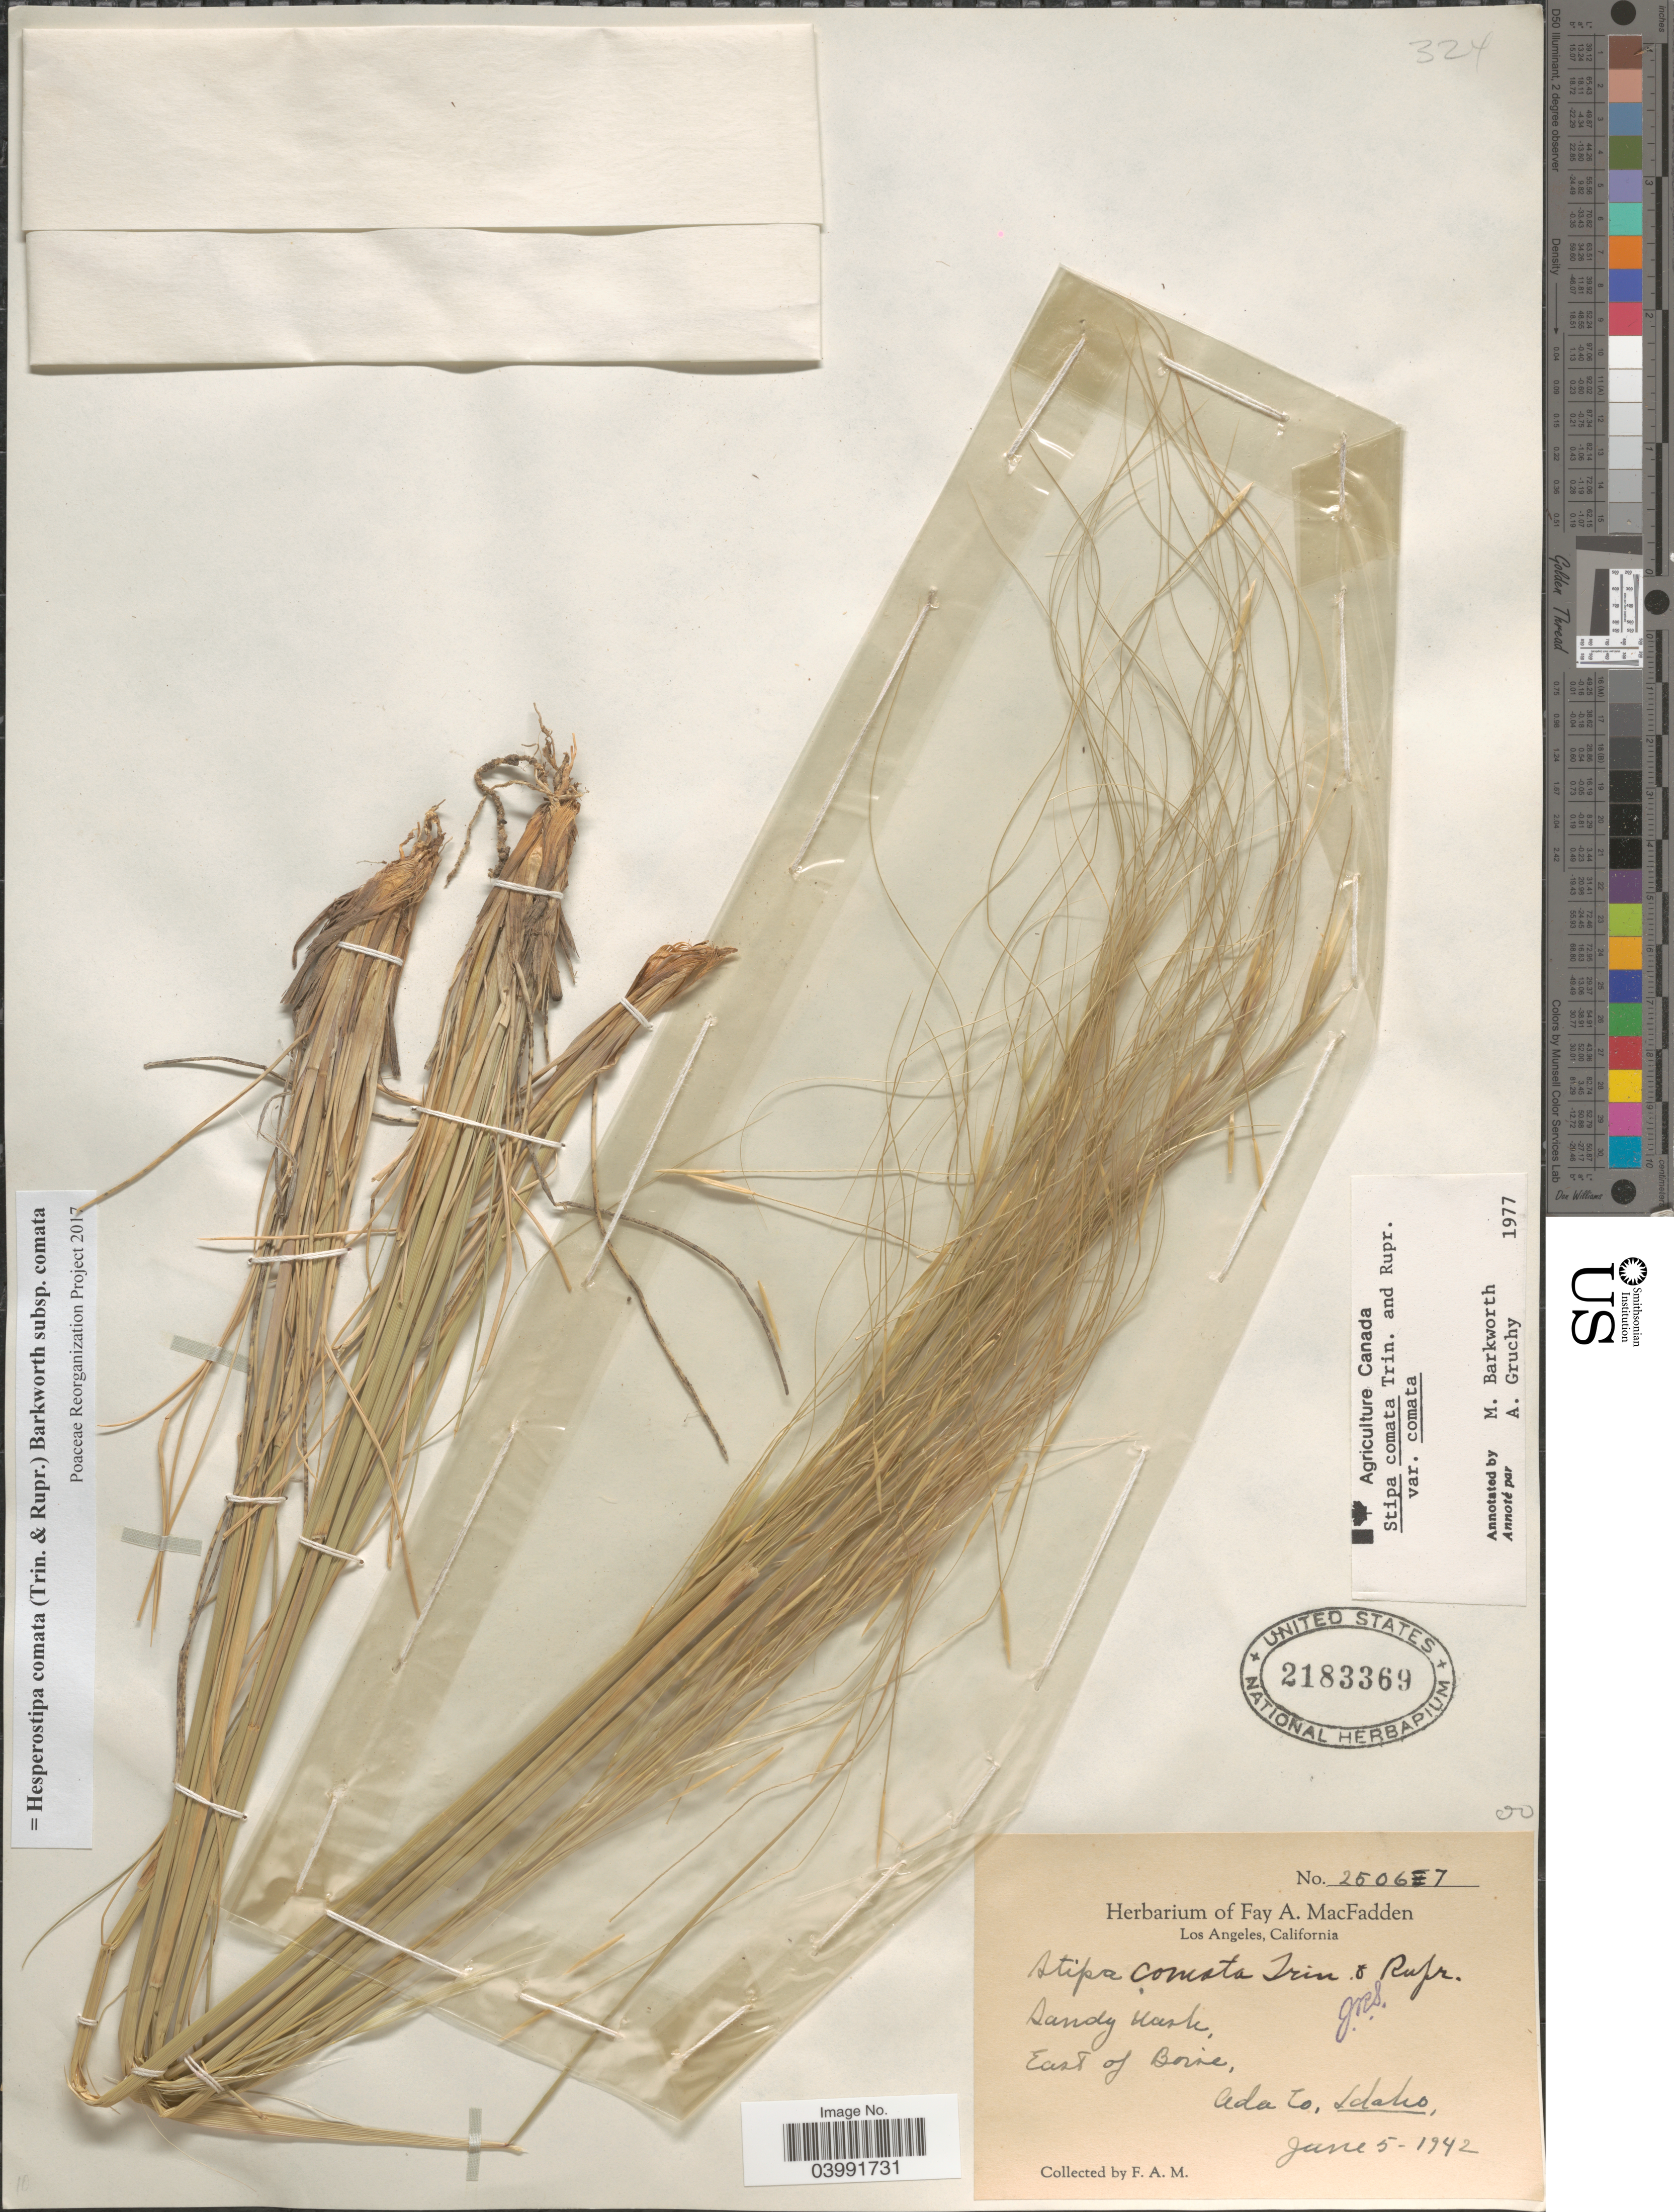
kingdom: Plantae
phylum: Tracheophyta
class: Liliopsida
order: Poales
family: Poaceae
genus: Hesperostipa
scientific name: Hesperostipa comata subsp. comata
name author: (Trin. & Rupr.) Barkworth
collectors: F. MacFadden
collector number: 25067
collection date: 1942-06-05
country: United States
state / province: Idaho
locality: East of Boise, Ada Co.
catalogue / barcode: US 2183369